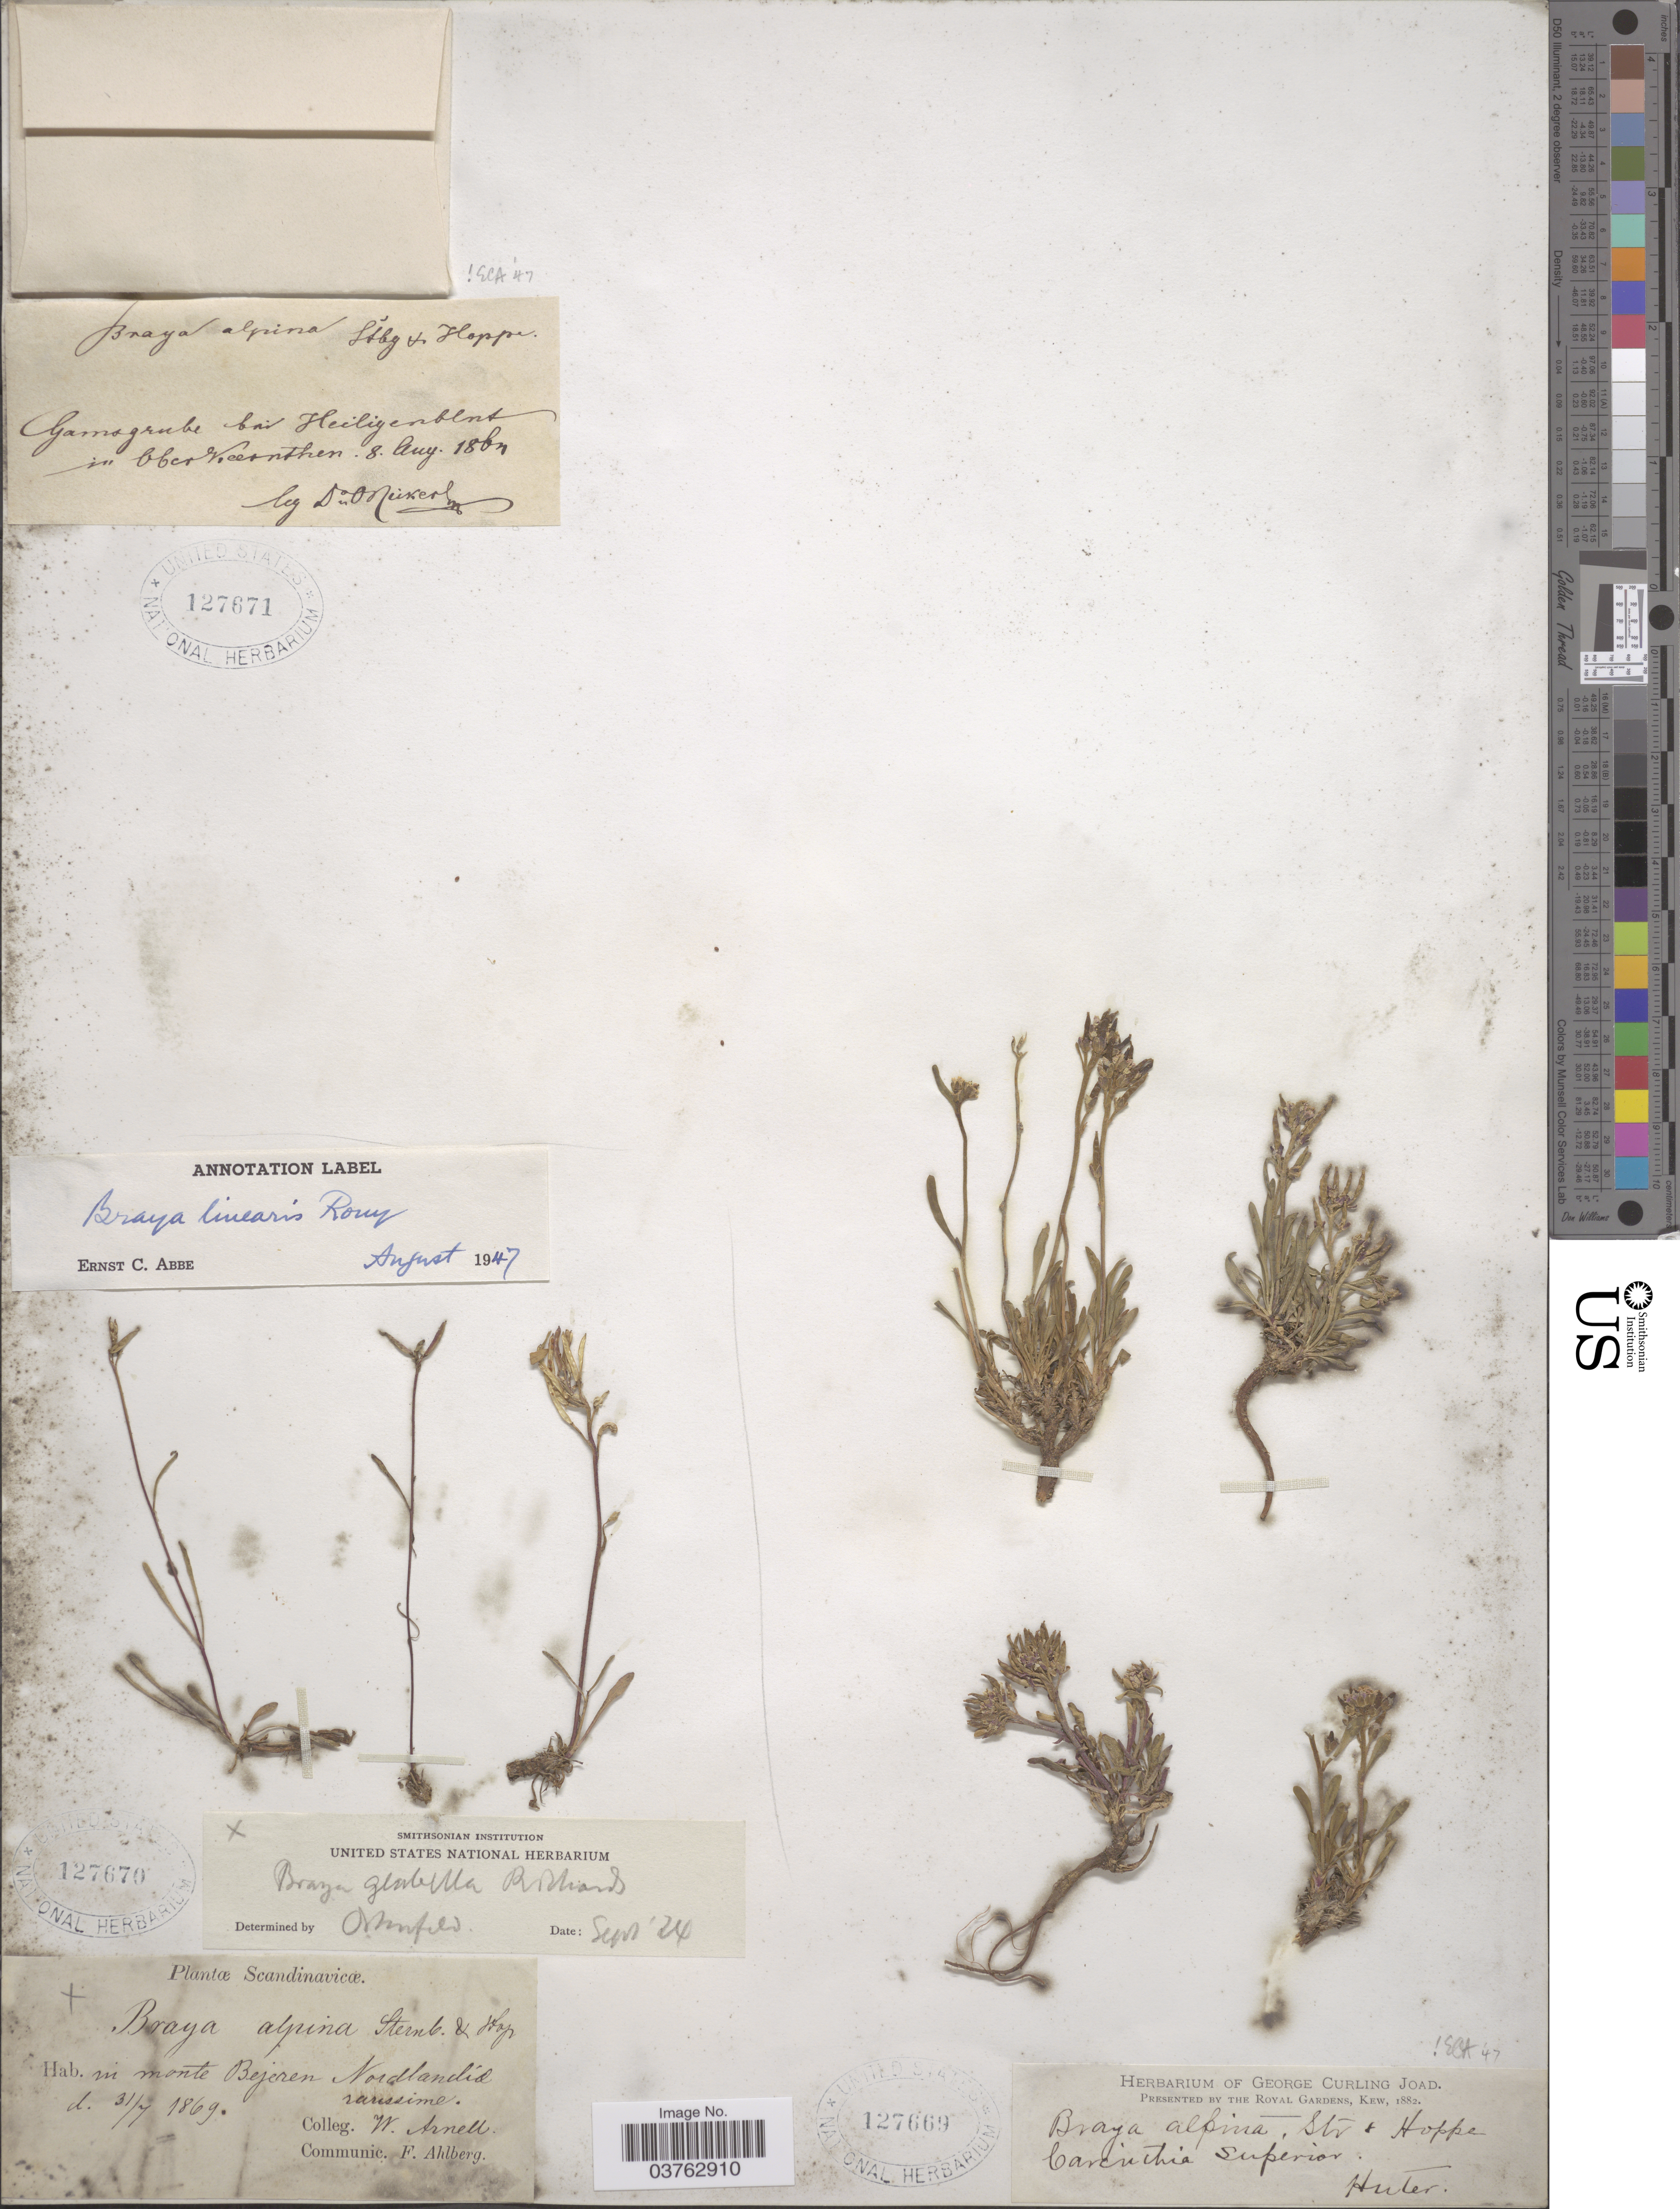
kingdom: Plantae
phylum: Tracheophyta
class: Magnoliopsida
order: Brassicales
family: Brassicaceae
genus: Braya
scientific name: Braya alpina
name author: Sternb. & Hoppe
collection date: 1864-08-08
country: Austria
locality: Gamogrube bei Heiligenblut in Ober Veernthen. [interpreted]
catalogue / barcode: US 127671-3